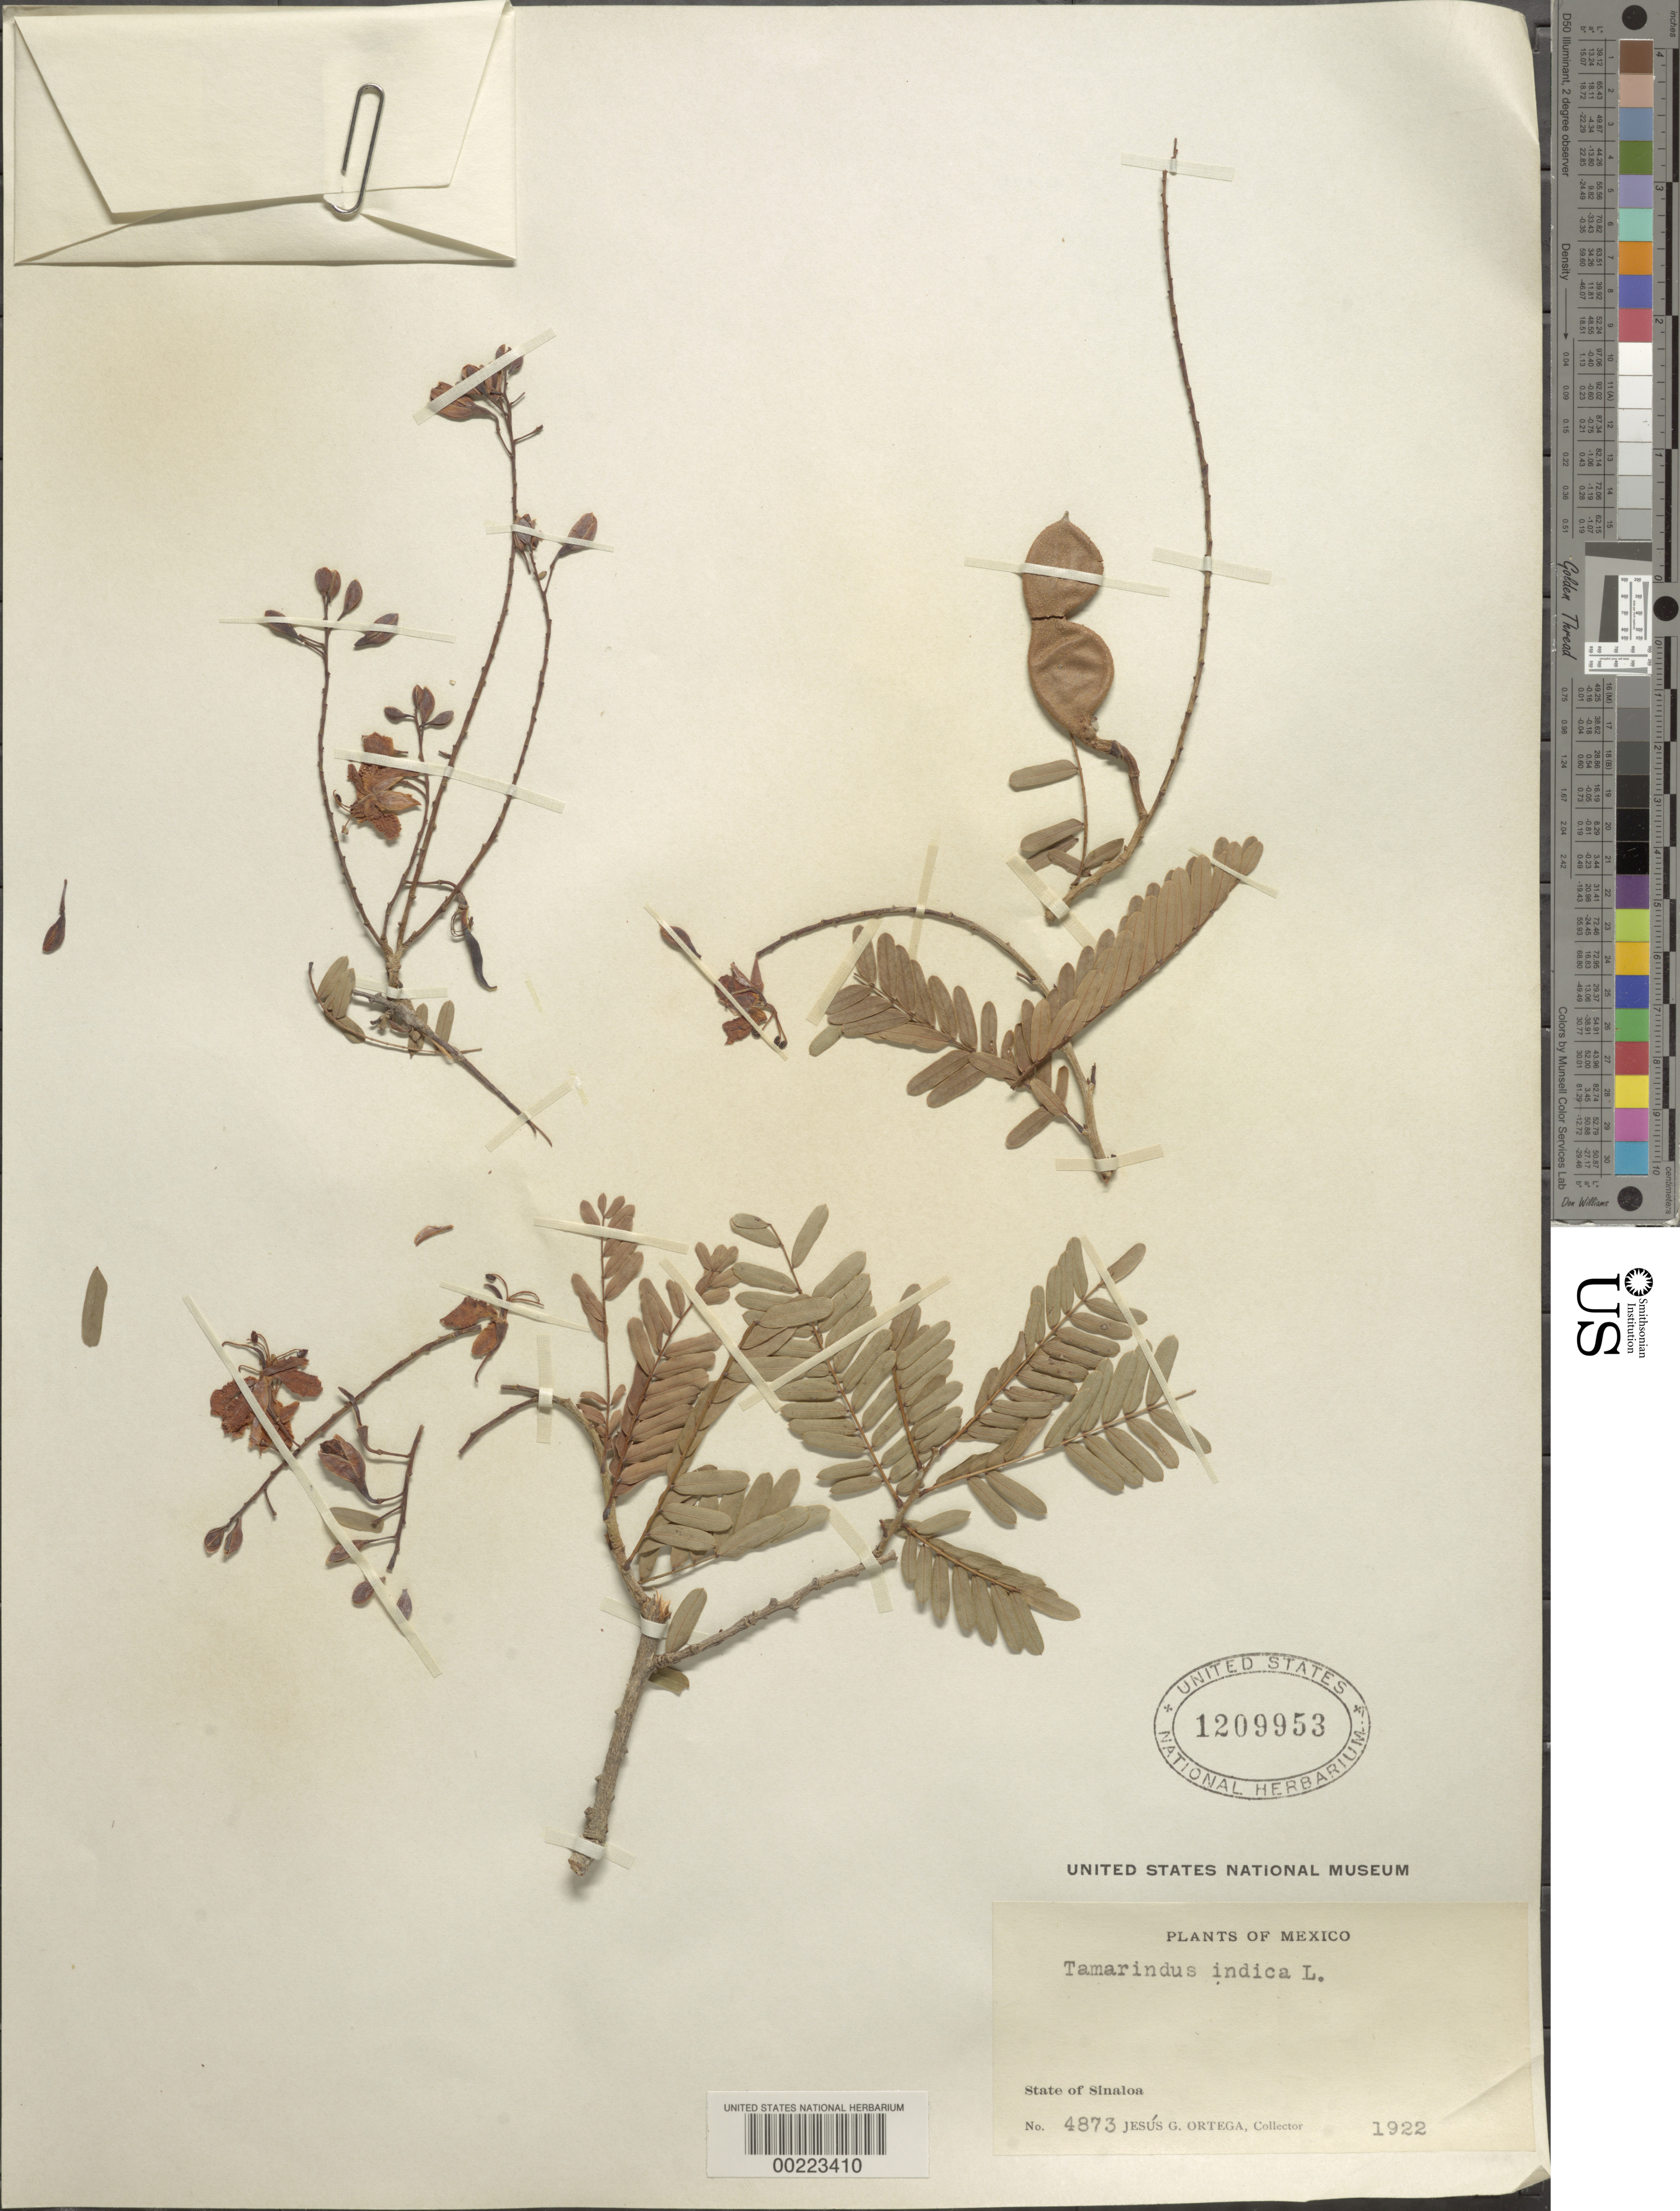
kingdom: Plantae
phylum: Tracheophyta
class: Magnoliopsida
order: Fabales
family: Fabaceae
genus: Tamarindus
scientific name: Tamarindus indica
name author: L.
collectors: J. Ortega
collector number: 4873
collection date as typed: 1922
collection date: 1922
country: Mexico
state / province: Sinaloa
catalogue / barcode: US 1209953